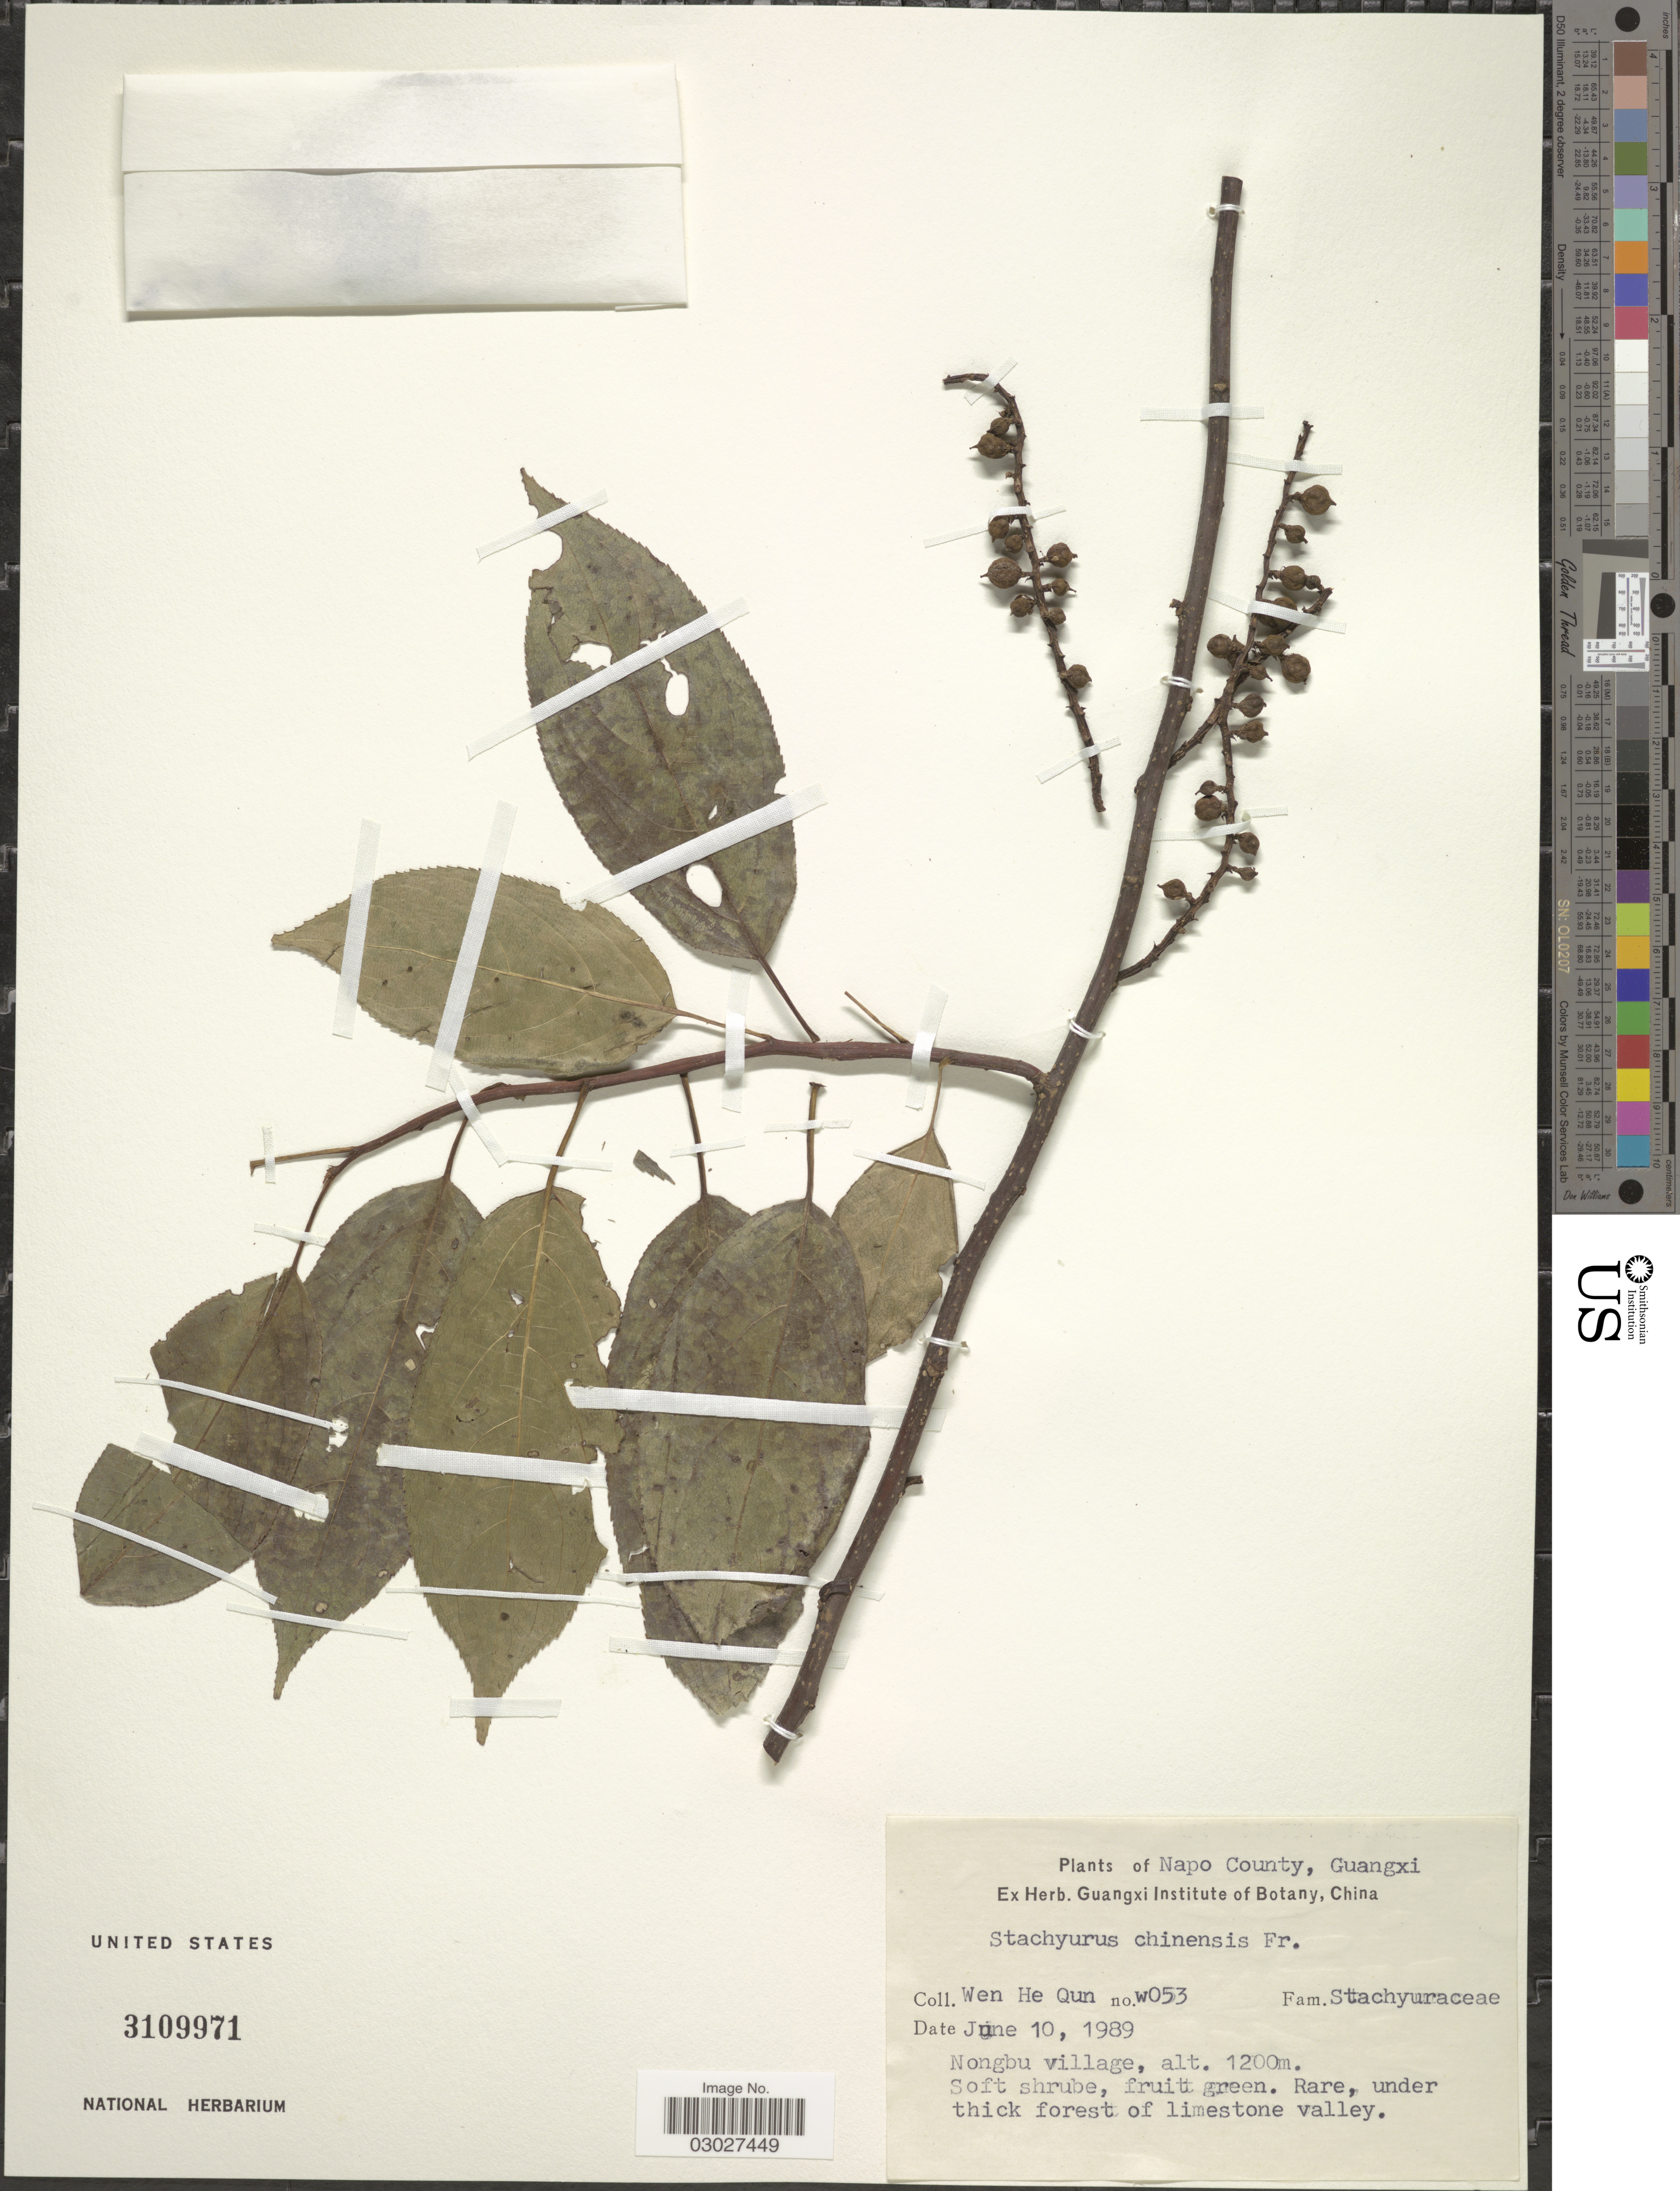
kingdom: Plantae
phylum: Tracheophyta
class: Magnoliopsida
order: Crossosomatales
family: Stachyuraceae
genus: Stachyurus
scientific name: Stachyurus chinensis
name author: Franch.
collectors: H. Wen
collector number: W053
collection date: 1989-06-10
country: China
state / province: Guangxi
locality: Napo County, Guangxi. Nongbu village.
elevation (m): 1200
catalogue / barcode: US 3109971